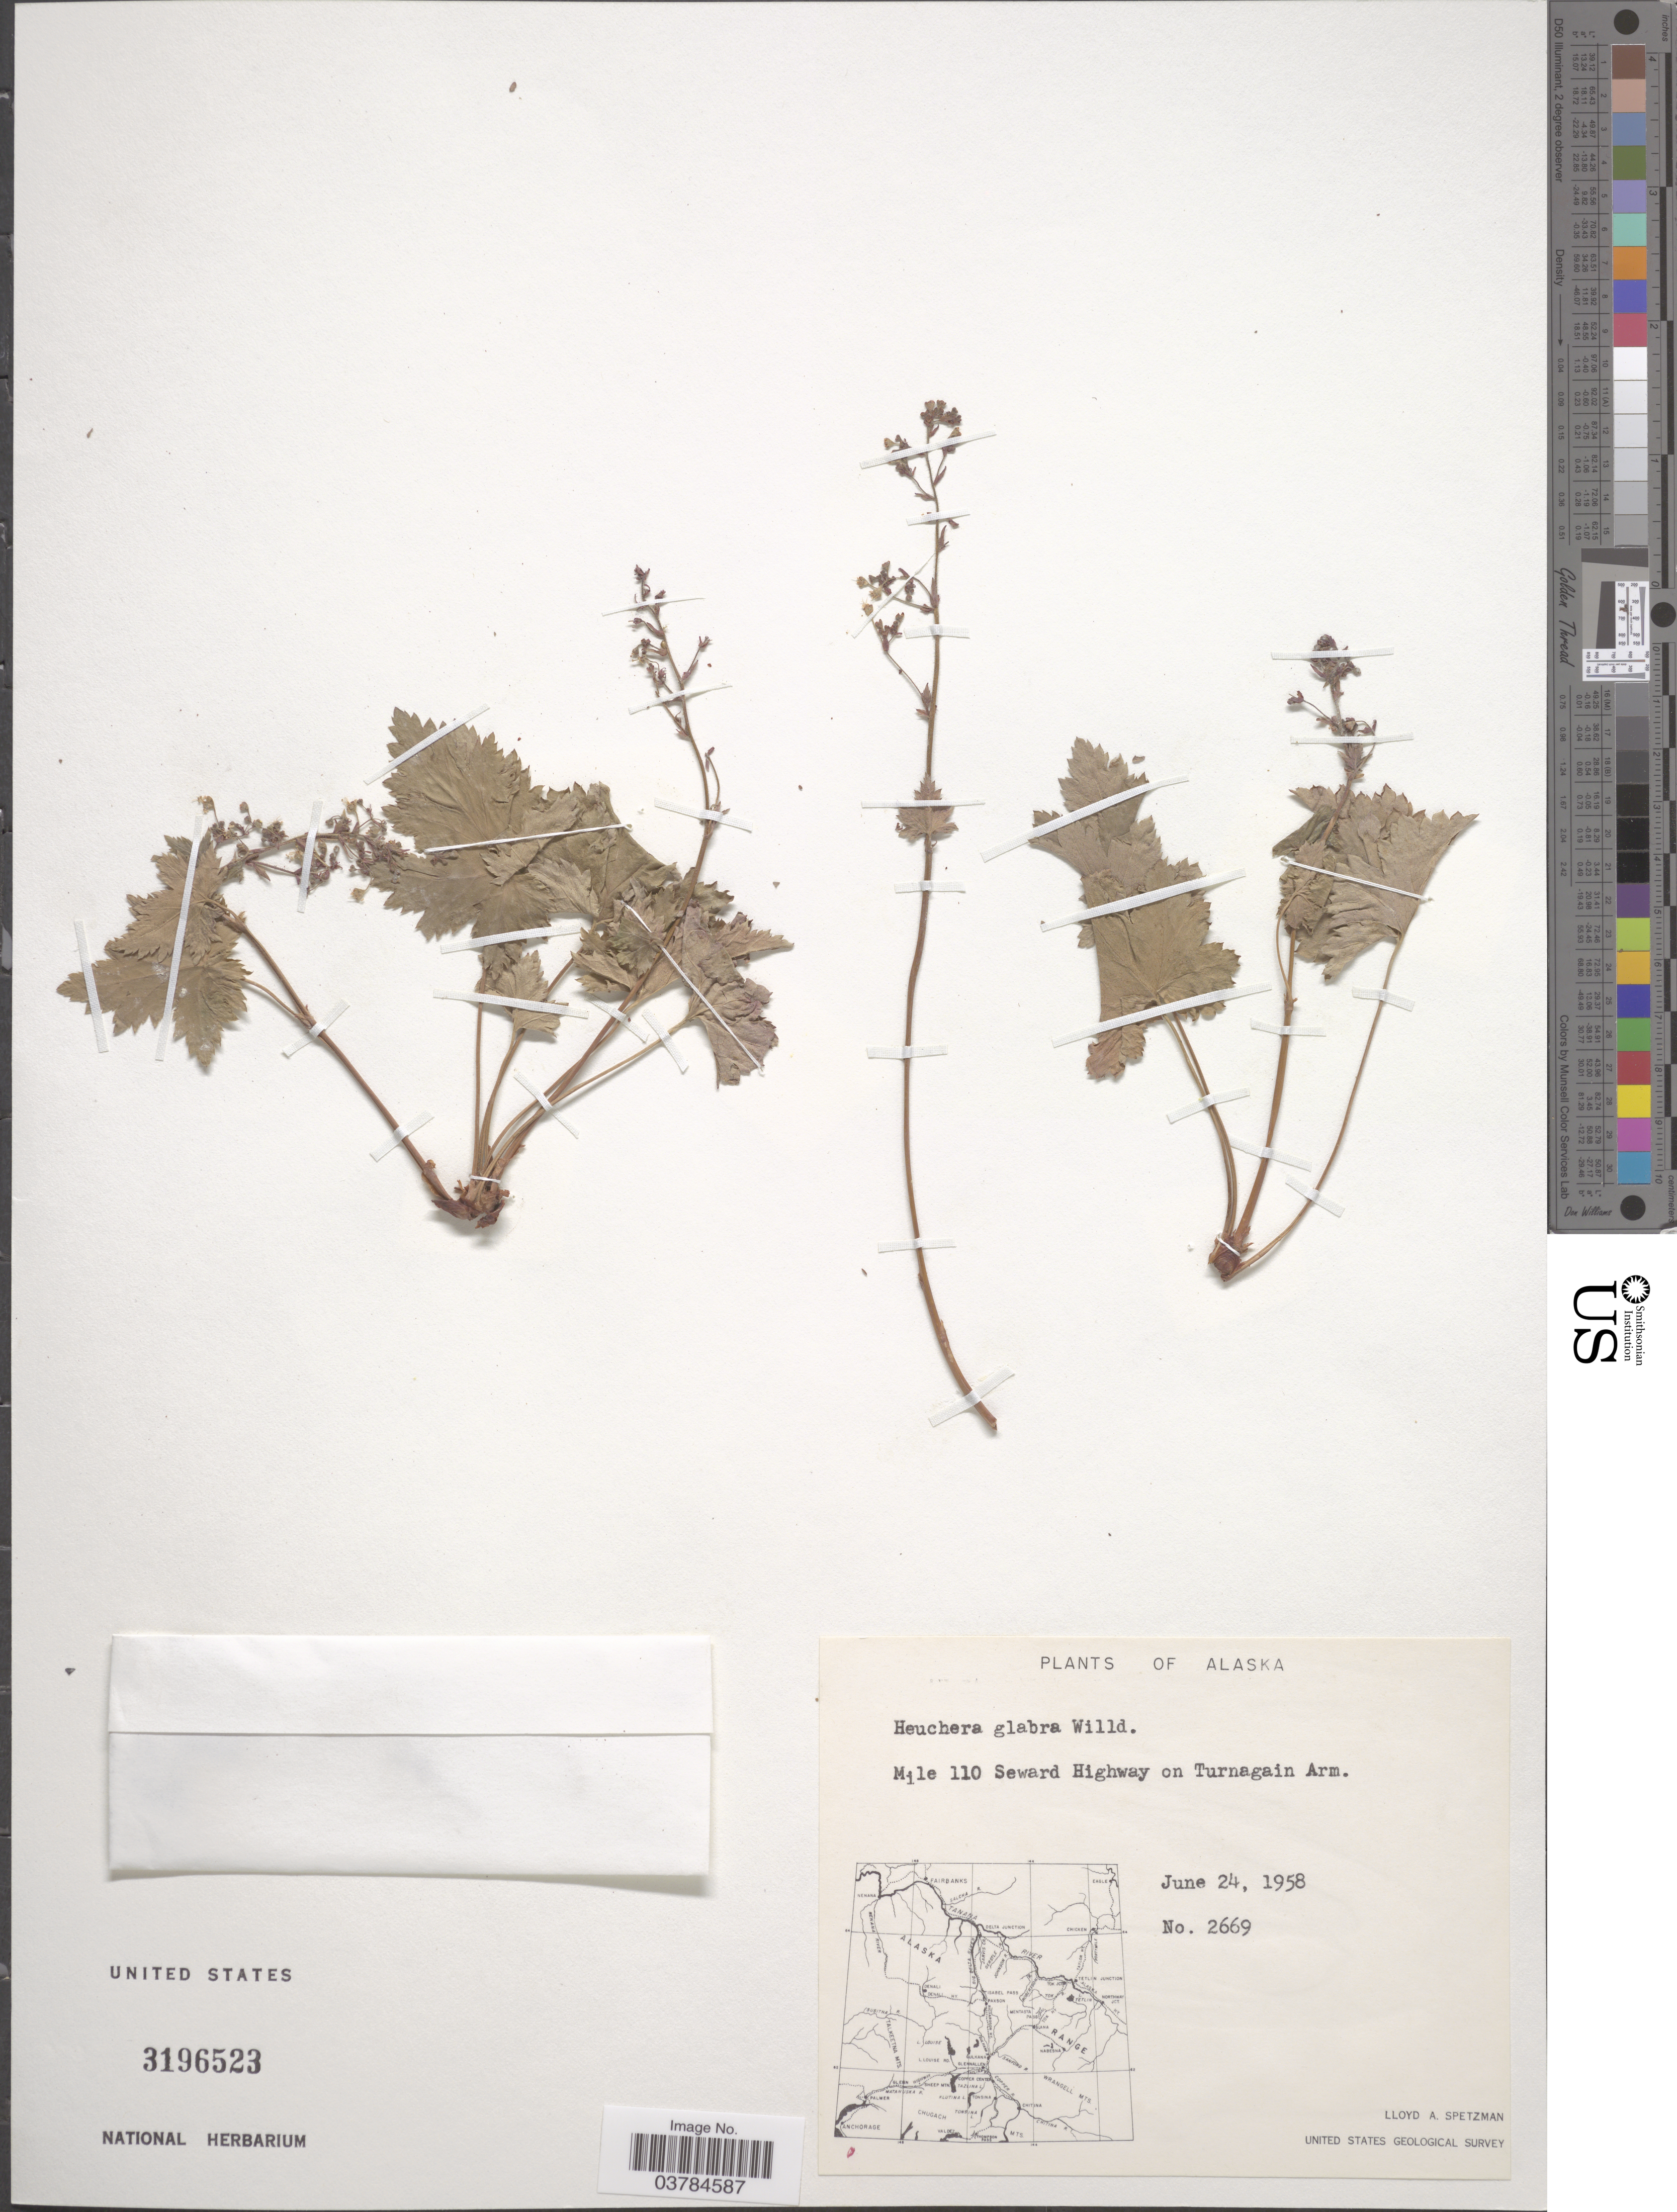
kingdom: Plantae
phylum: Tracheophyta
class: Magnoliopsida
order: Saxifragales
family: Saxifragaceae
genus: Heuchera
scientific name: Heuchera glabra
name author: Willd. ex Roem. & Schult.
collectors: L. Spetzman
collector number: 2669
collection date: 1958-06-24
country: United States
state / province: Alaska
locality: Mile 110 Seward Highway on Turnagain Arm. United States Geological Survey.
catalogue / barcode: US 3196523